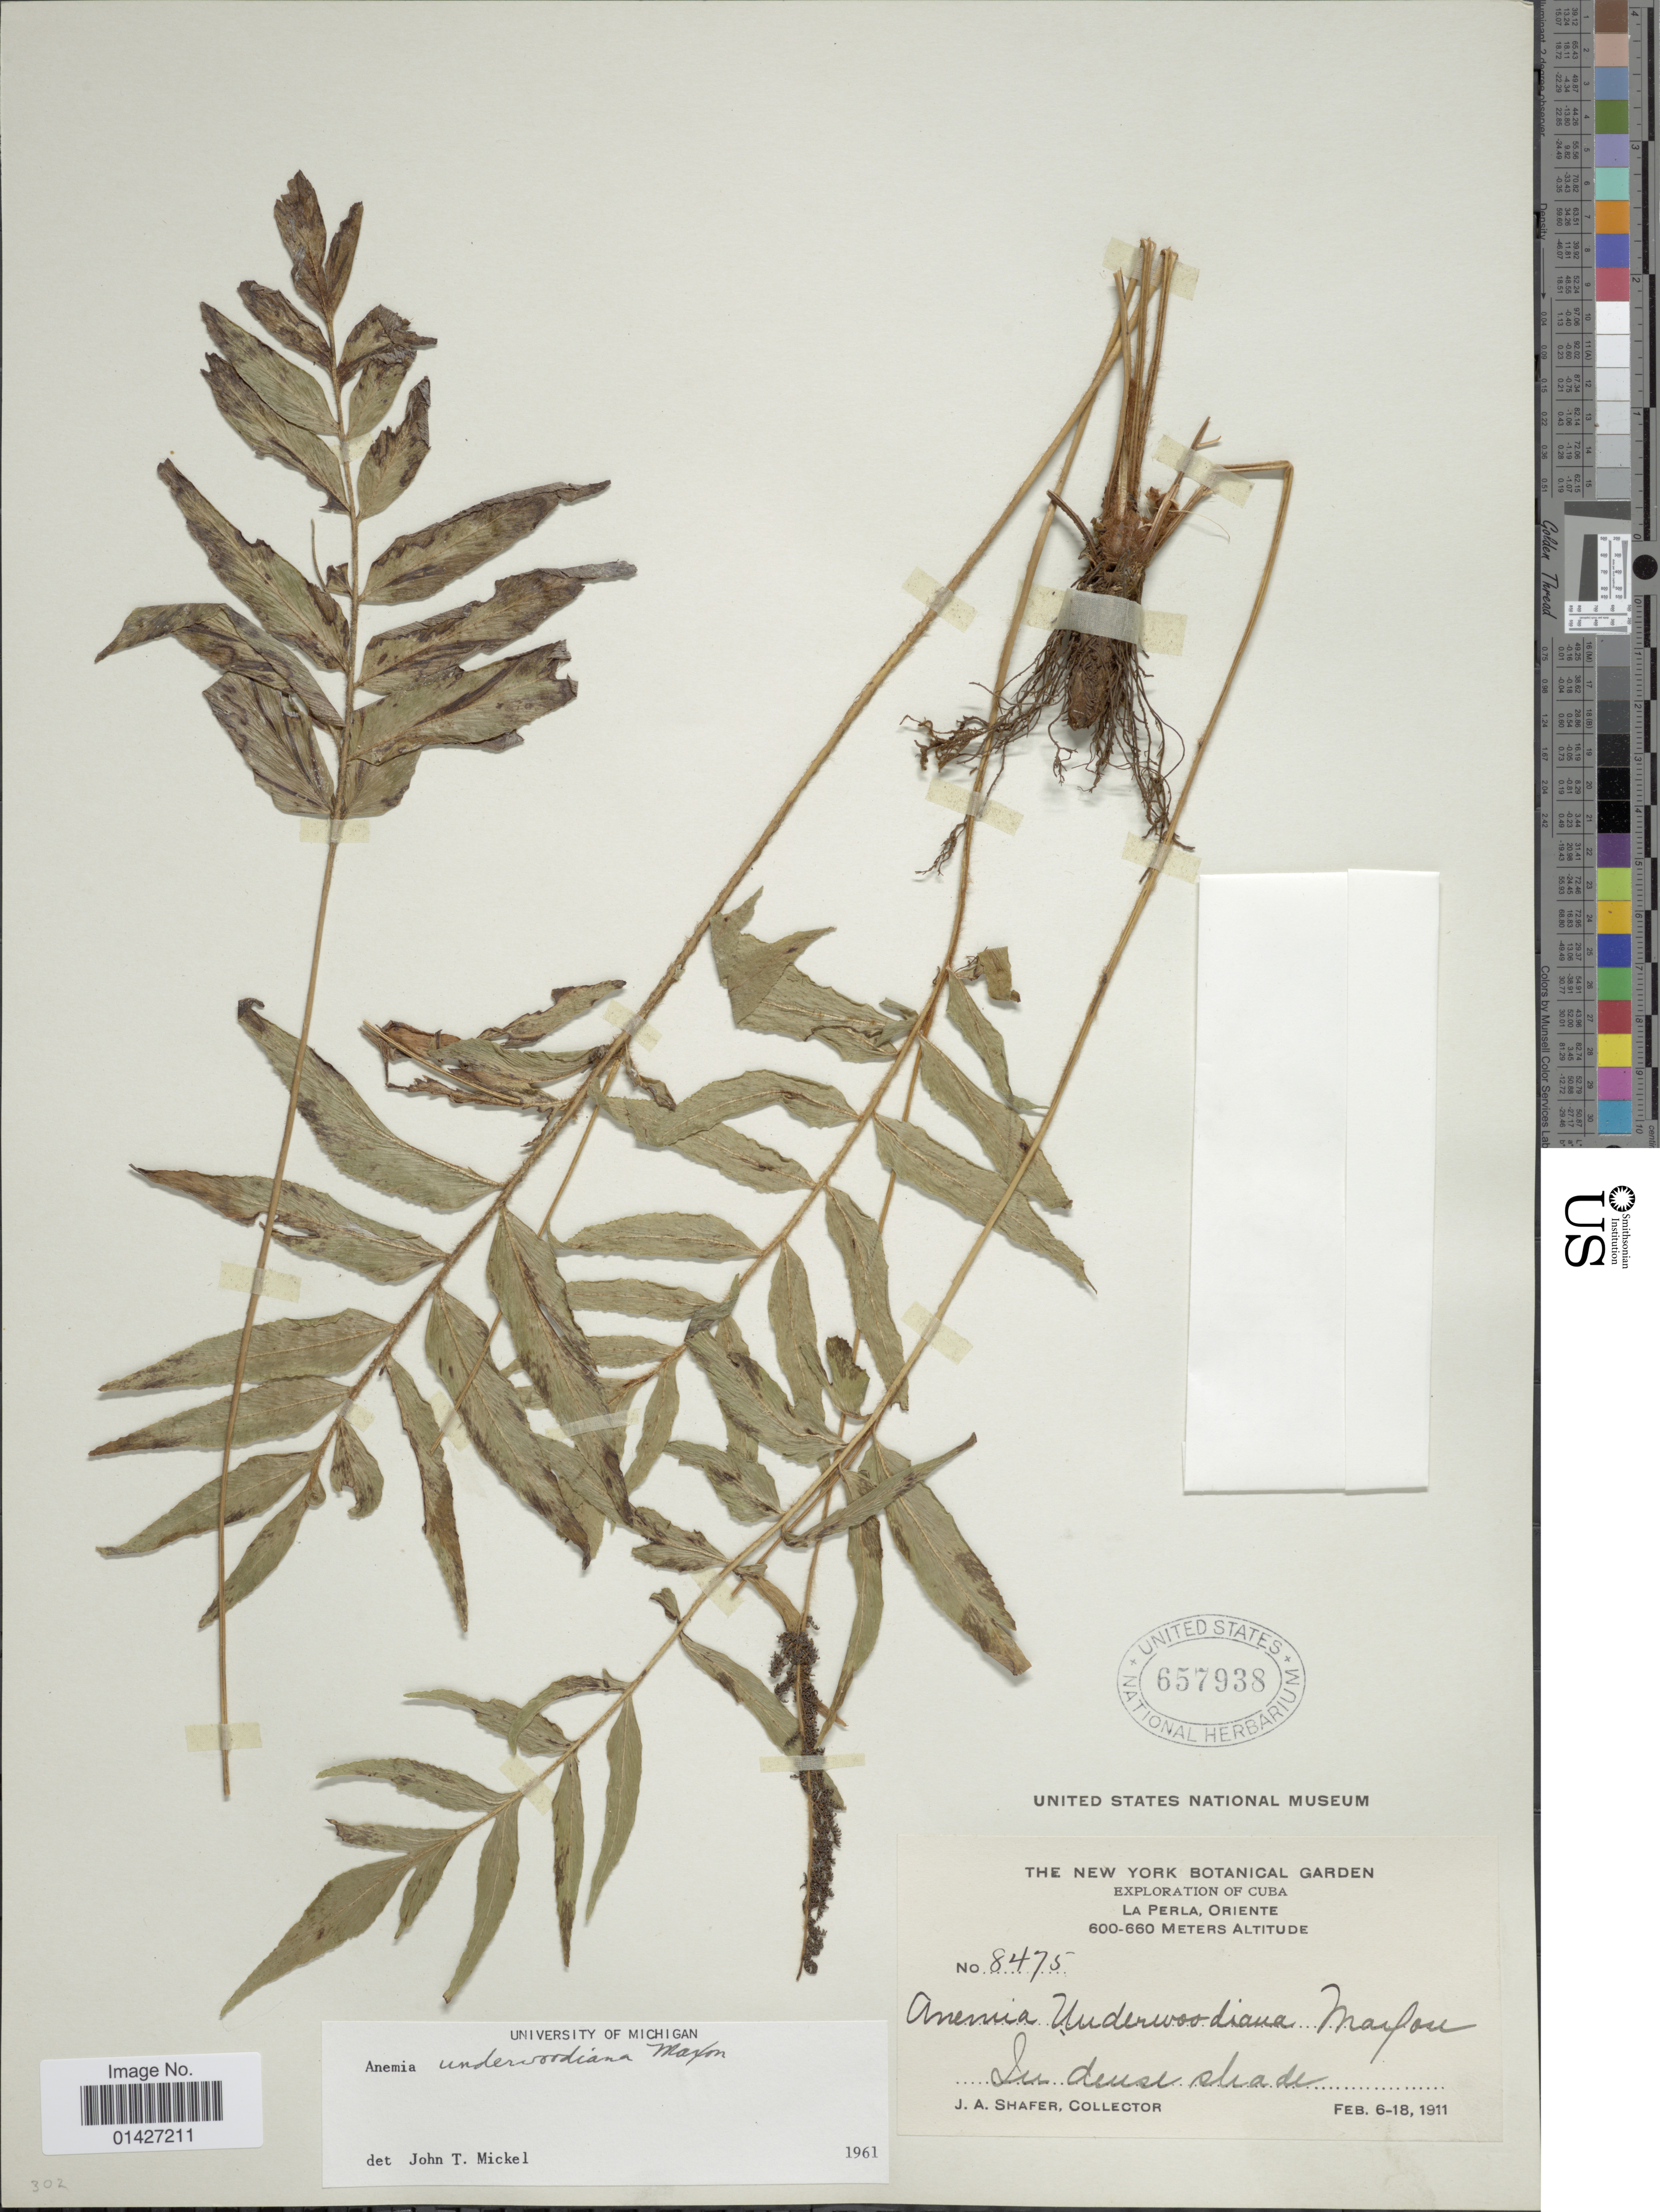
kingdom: Plantae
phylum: Tracheophyta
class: Polypodiopsida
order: Schizaeales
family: Anemiaceae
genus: Anemia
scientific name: Anemia underwoodiana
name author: Maxon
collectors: J. A. Shafer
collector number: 8475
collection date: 1911-02-06/1911-02-18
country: Cuba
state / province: Oriente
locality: La Perla, Oriente. In dense shade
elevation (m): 600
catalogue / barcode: US 657938